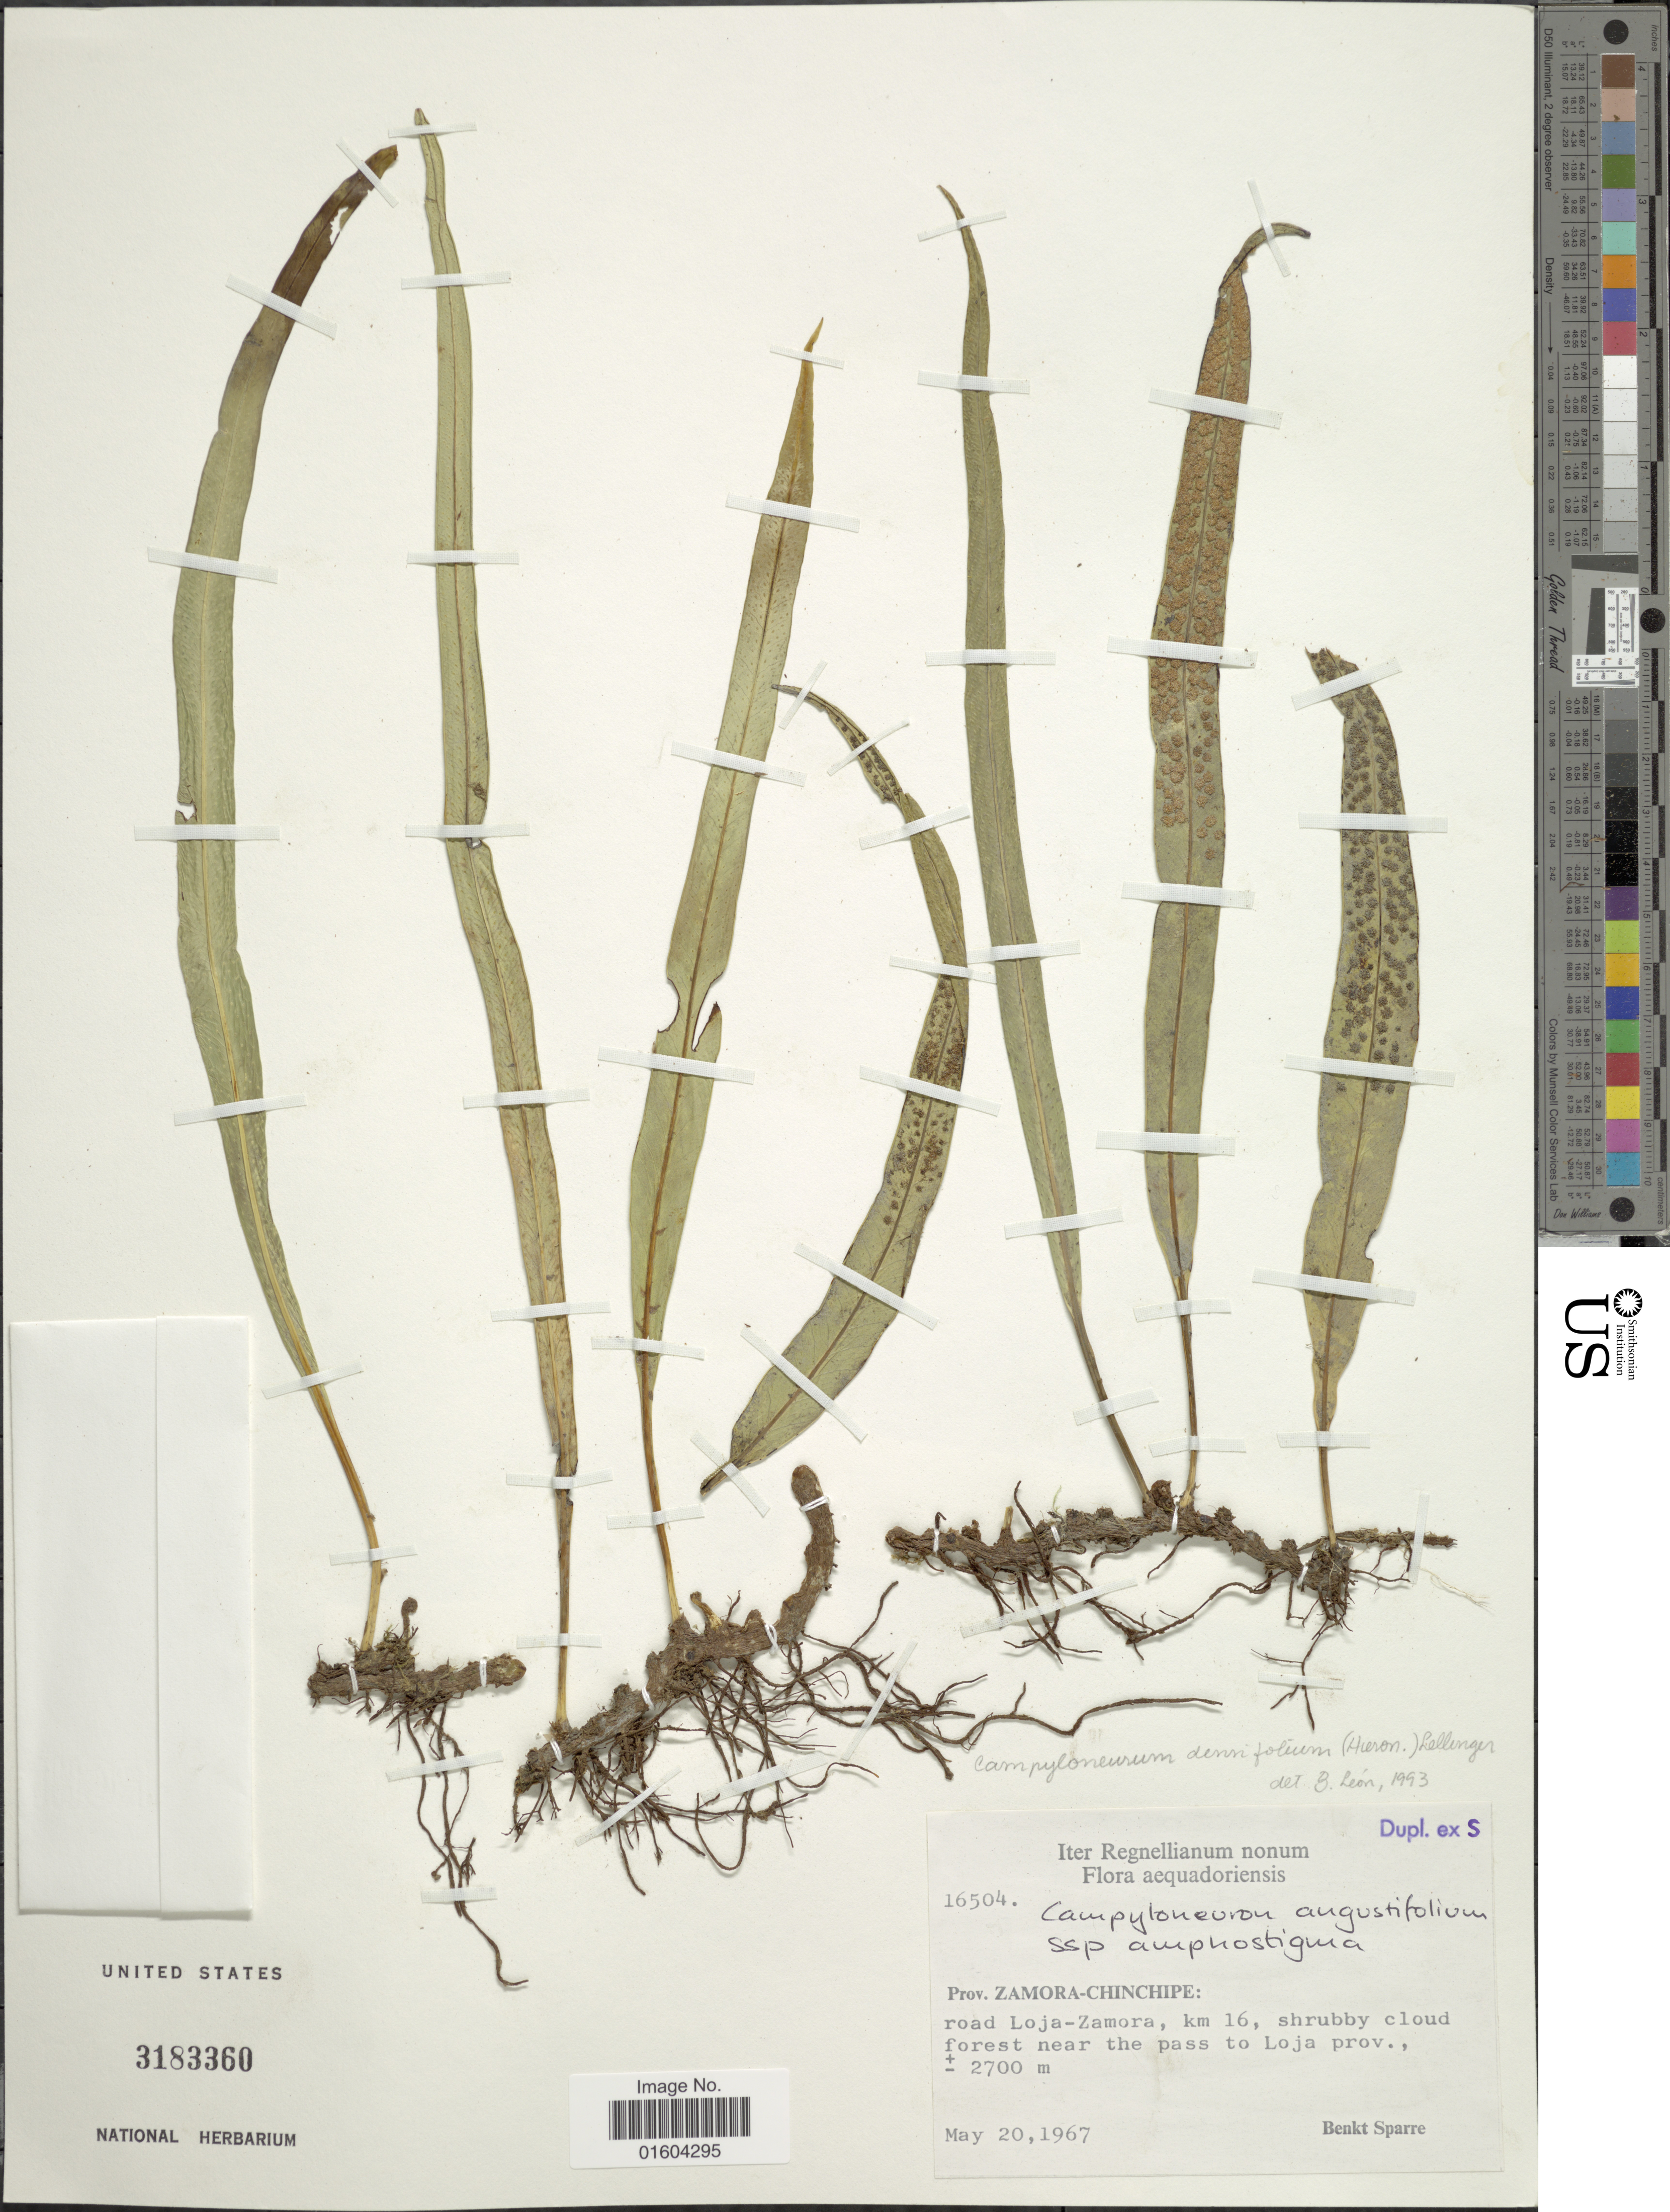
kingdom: Plantae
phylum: Tracheophyta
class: Polypodiopsida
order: Polypodiales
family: Polypodiaceae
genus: Campyloneurum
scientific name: Campyloneurum densifolium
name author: (Hieron.) Lellinger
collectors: B. Sparre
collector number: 16504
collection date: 1967-05-20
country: Ecuador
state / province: Zamora-Chinchipe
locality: Aequadoriensis, Prov. Zamora-Chinchipe. road Loja-Zamora, km 16. forest near the pass to Loja prov.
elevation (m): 2700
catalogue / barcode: US 3183360